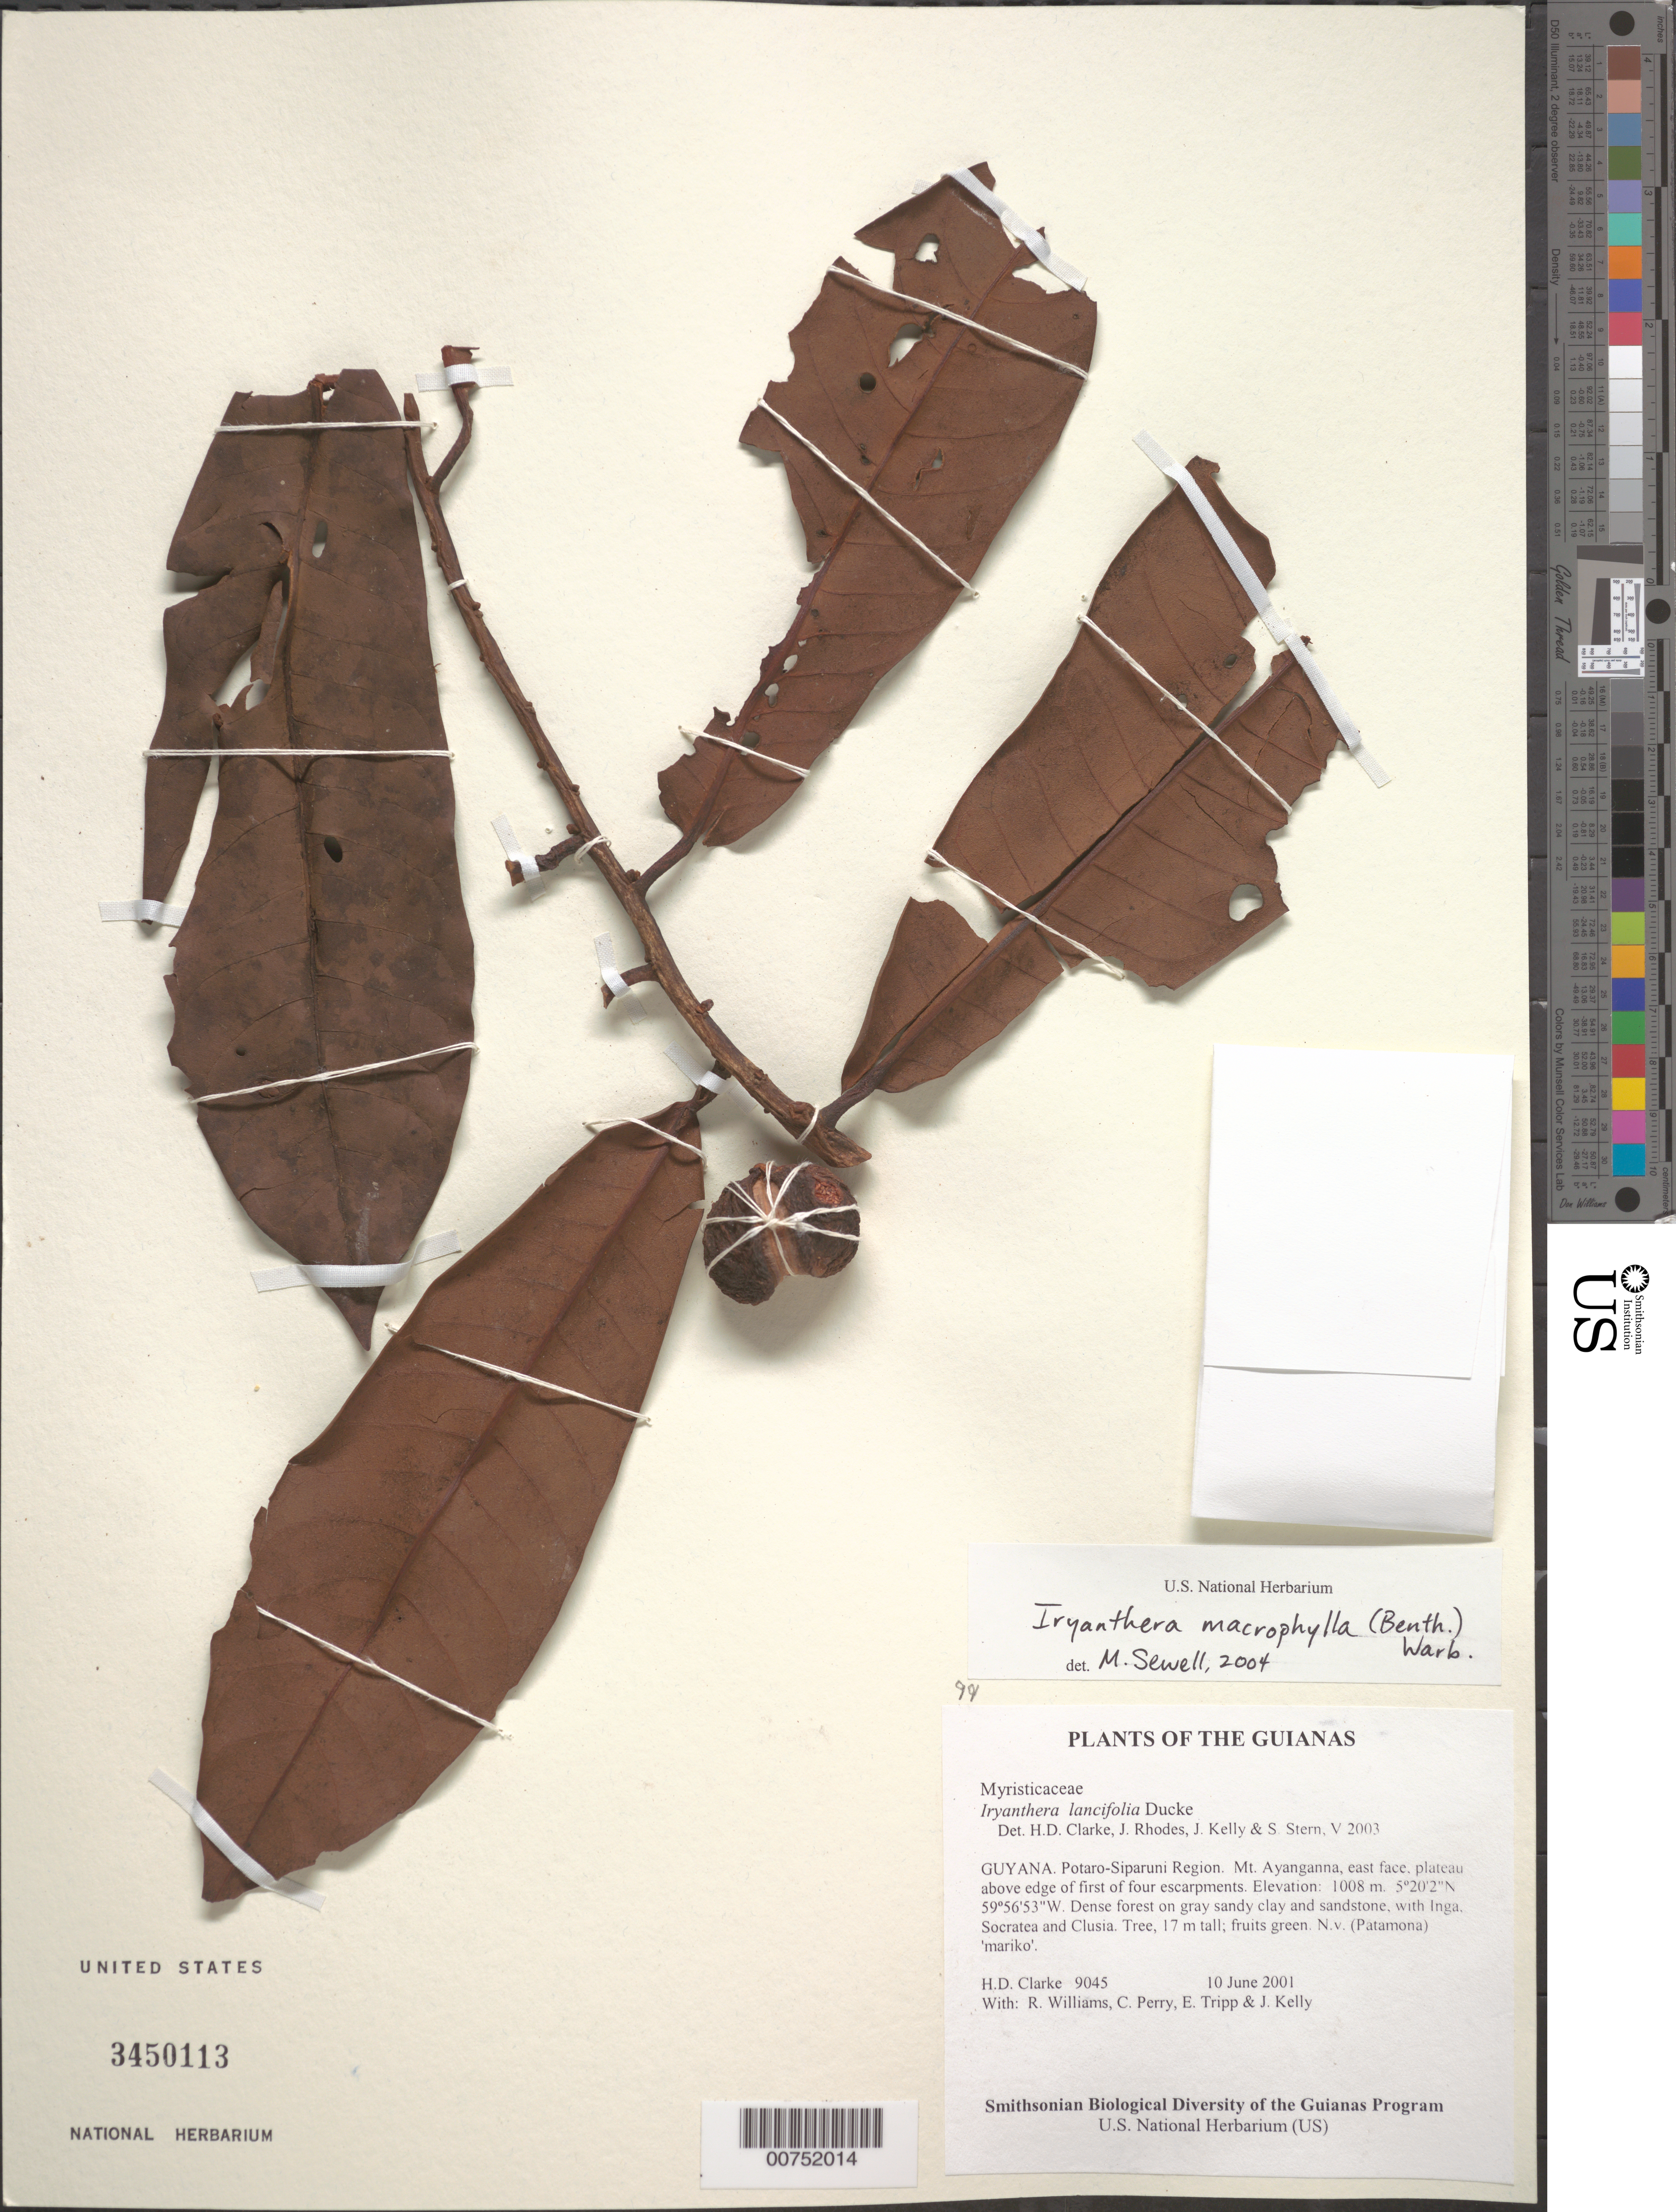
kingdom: Plantae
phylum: Tracheophyta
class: Magnoliopsida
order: Magnoliales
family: Myristicaceae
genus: Iryanthera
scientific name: Iryanthera macrophylla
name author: (Benth.) Warb.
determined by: Sewell, M.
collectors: H. D. Clarke, R. Williams, C. Perry, E. Tripp & J. Kelly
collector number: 9045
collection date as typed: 10 June 2001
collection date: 2001-06-10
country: Guyana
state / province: Potaro-Siparuni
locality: Mt. Ayanganna, east face, plateau above edge of first of four escarpments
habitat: Dense forest on gray sandy clay and sandstone, with Inga, Socratea and Clusia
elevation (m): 1008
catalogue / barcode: US 3450113